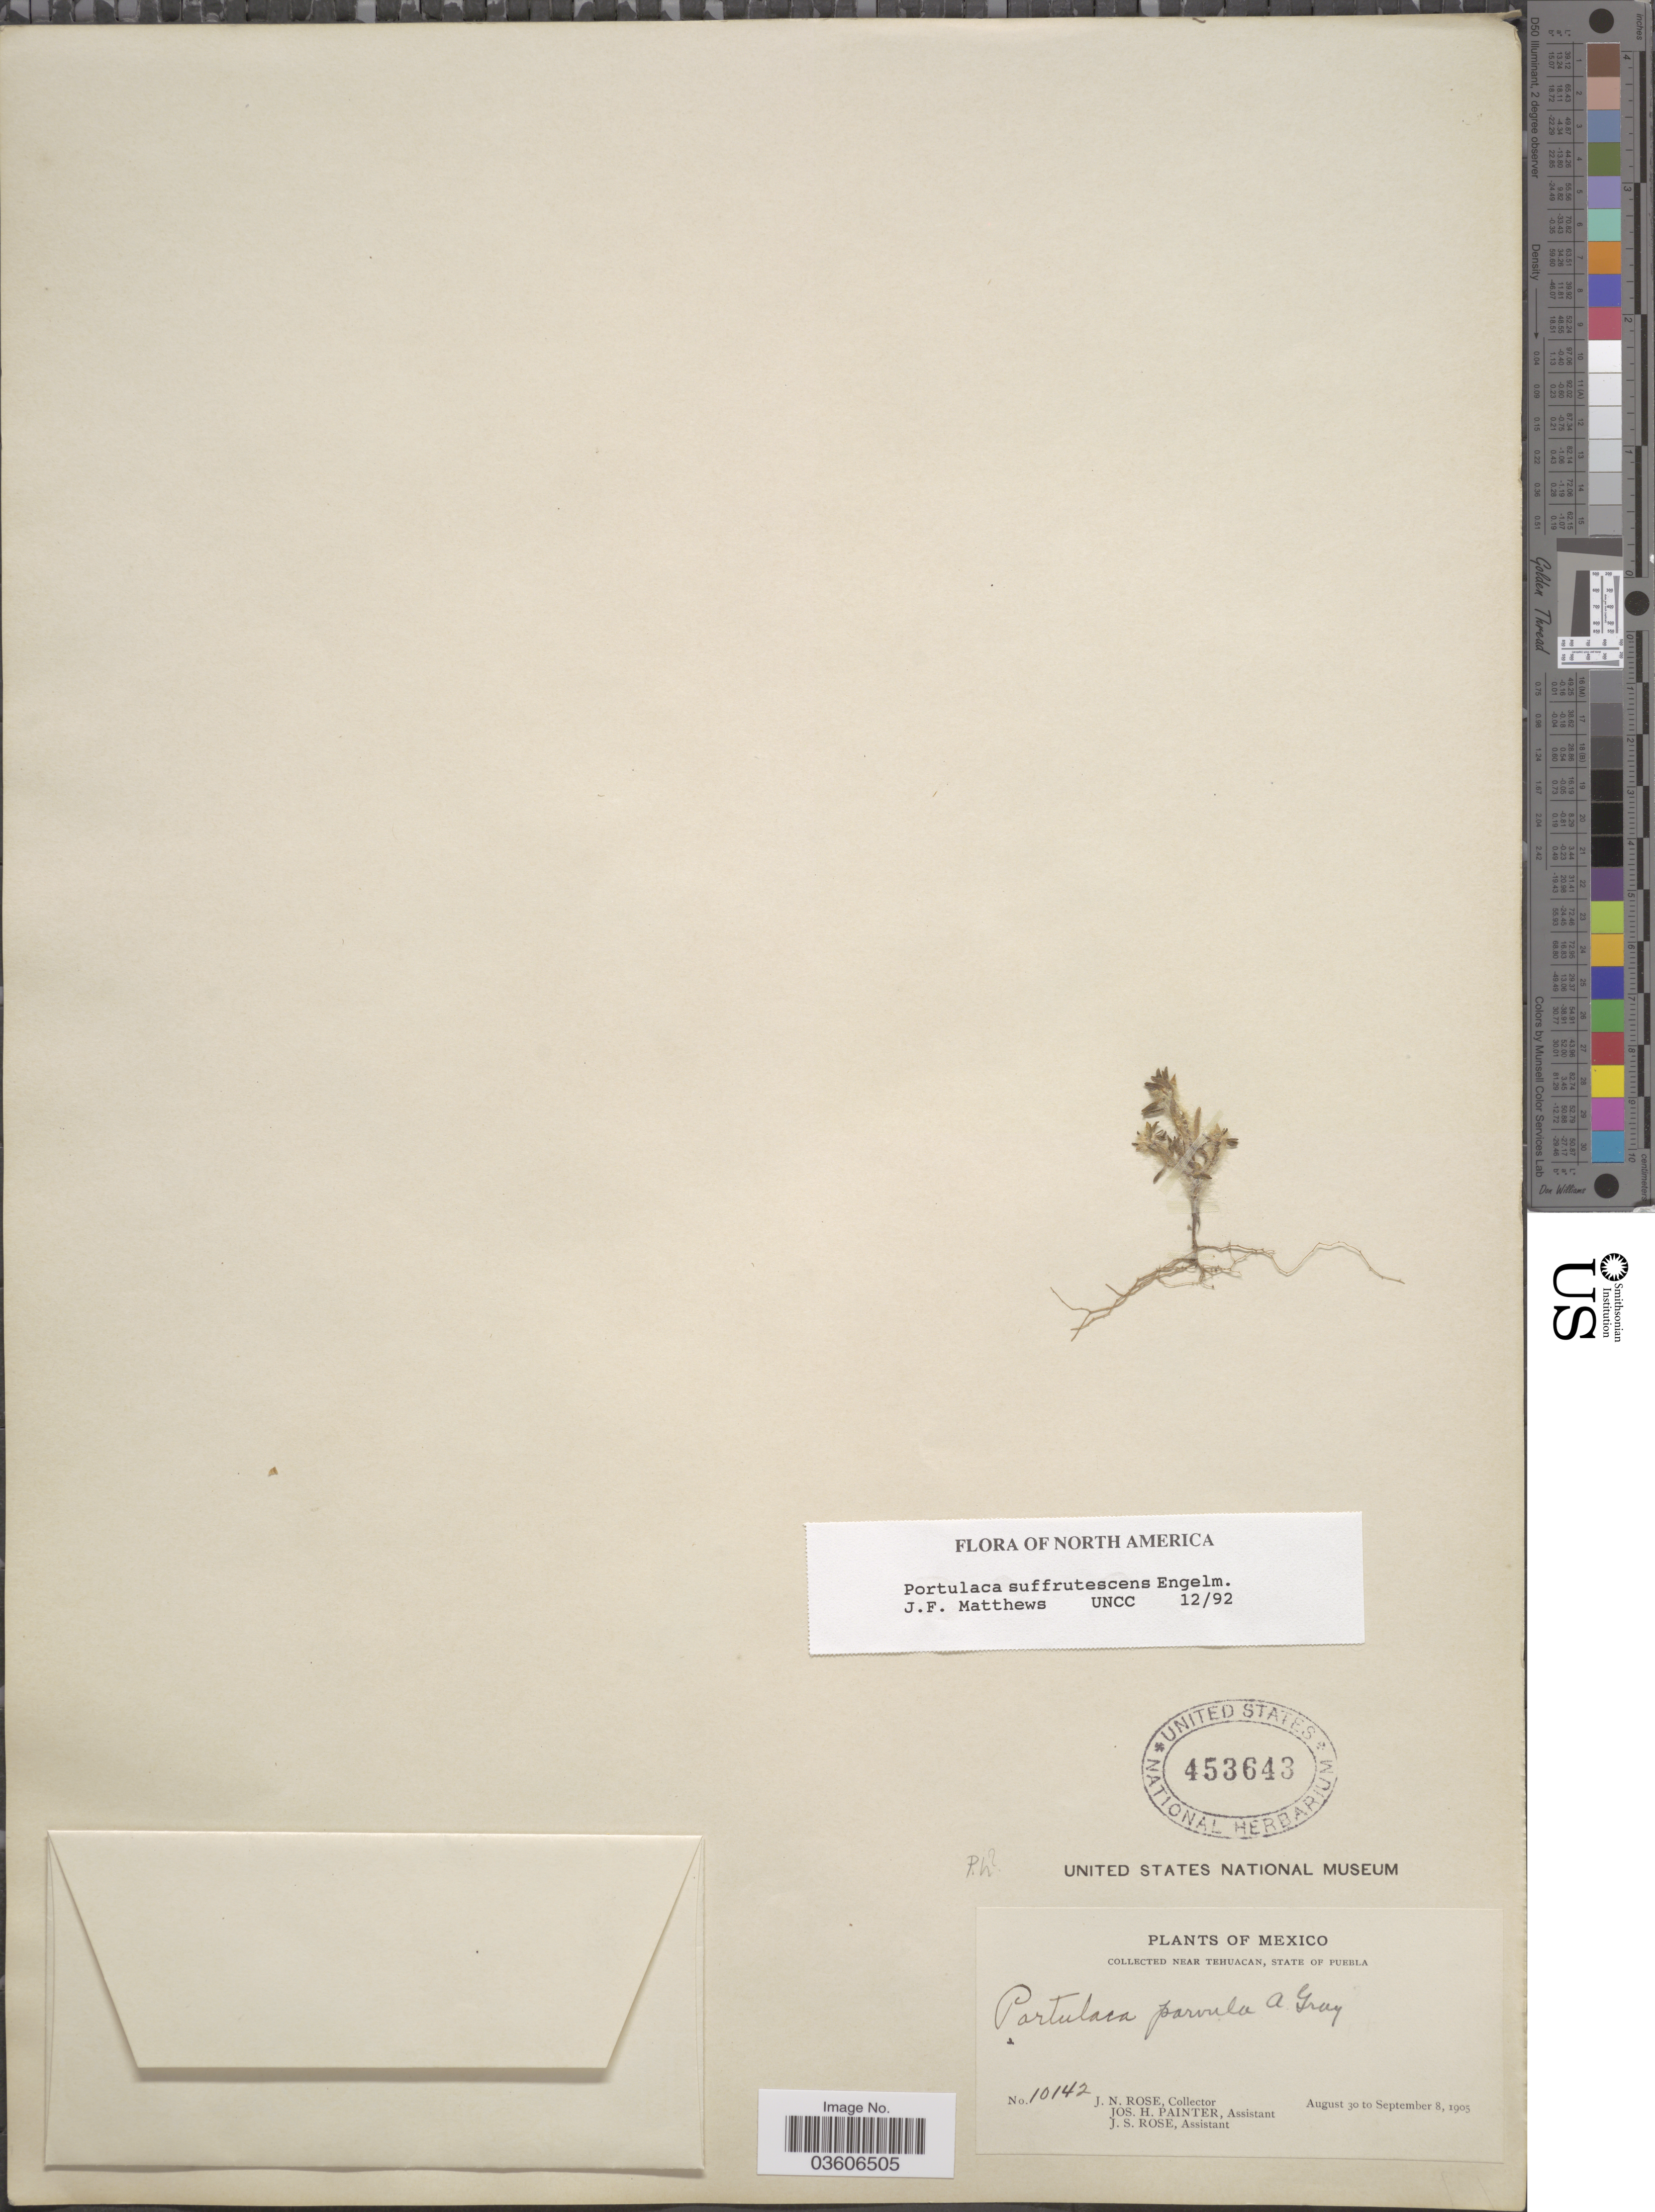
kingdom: Plantae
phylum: Tracheophyta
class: Magnoliopsida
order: Caryophyllales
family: Portulacaceae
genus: Portulaca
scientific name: Portulaca suffrutescens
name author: Engelm.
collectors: J. N. Rose, J. H. Painter & J. S. Rose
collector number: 10142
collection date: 1905-08-30/1905-09-08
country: Mexico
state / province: Puebla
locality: Near Tehuacan.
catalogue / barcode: US 453643